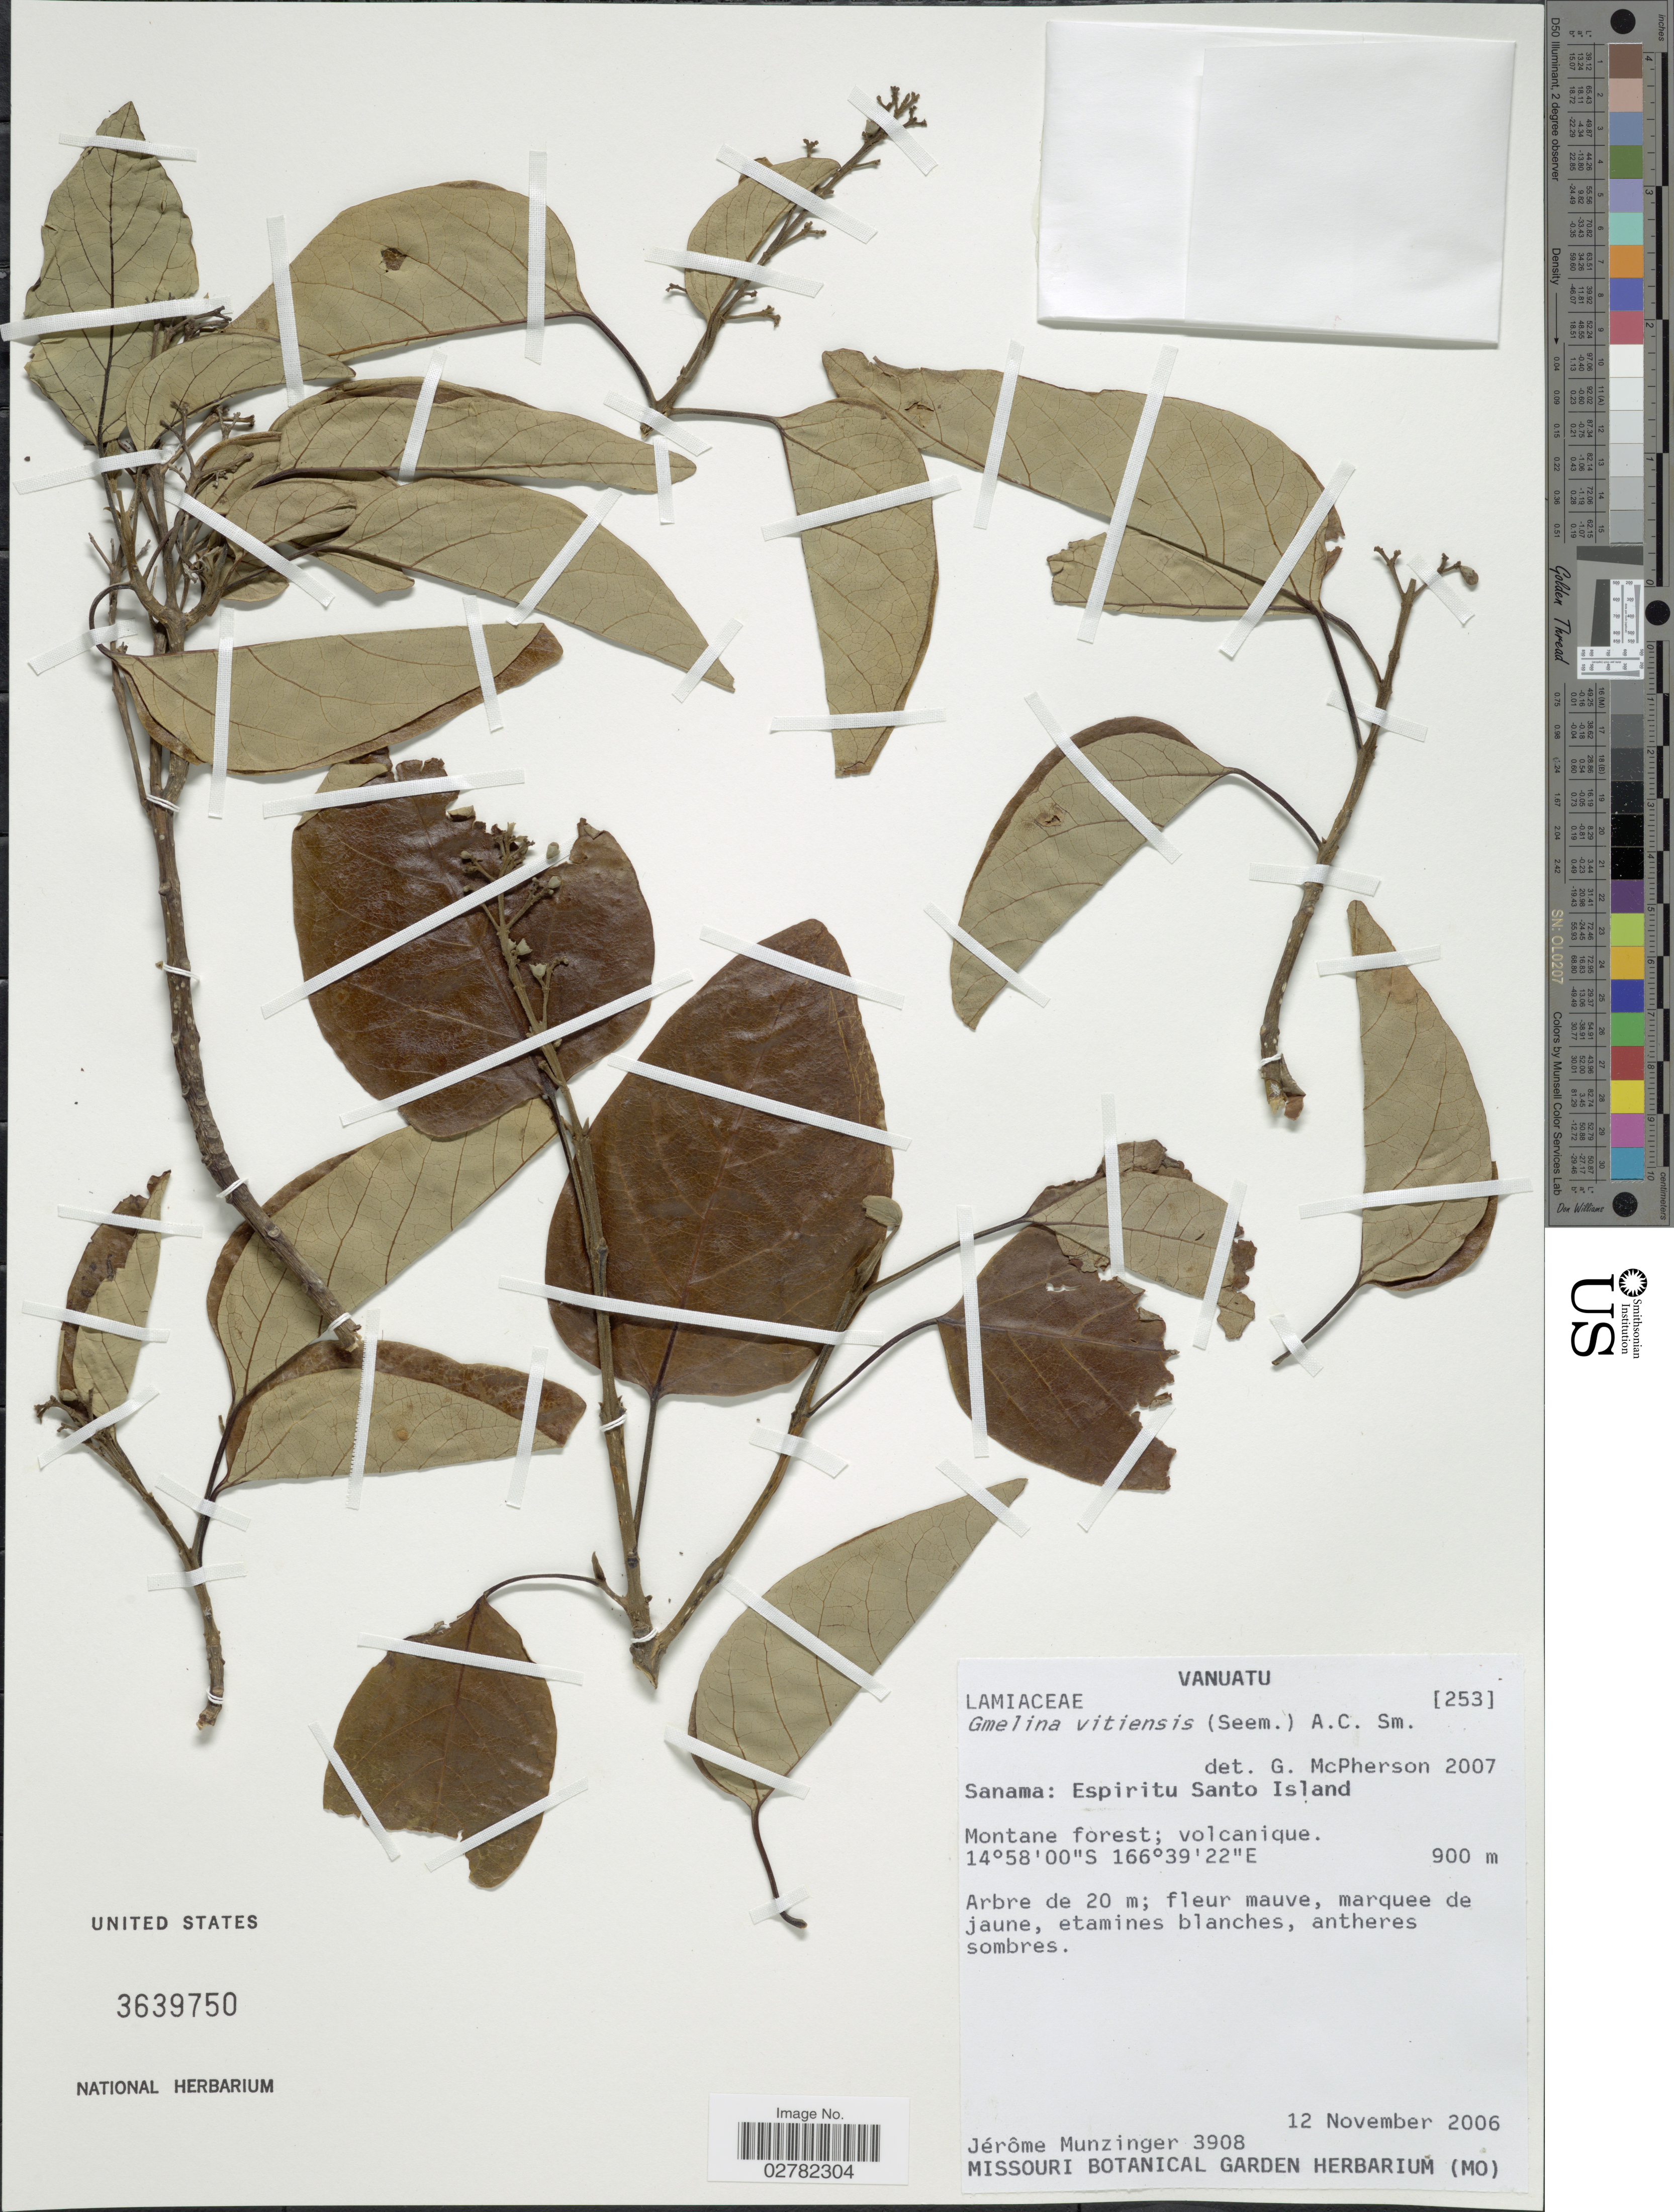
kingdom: Plantae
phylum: Tracheophyta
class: Magnoliopsida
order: Lamiales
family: Lamiaceae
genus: Gmelina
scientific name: Gmelina vitiensis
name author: (Seem.) A.C. Sm.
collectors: J. K. Munzinger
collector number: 3908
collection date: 2006-11-12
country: Vanuatu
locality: Sanama: Espiritu Santo Island.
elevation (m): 900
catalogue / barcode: US 3639750